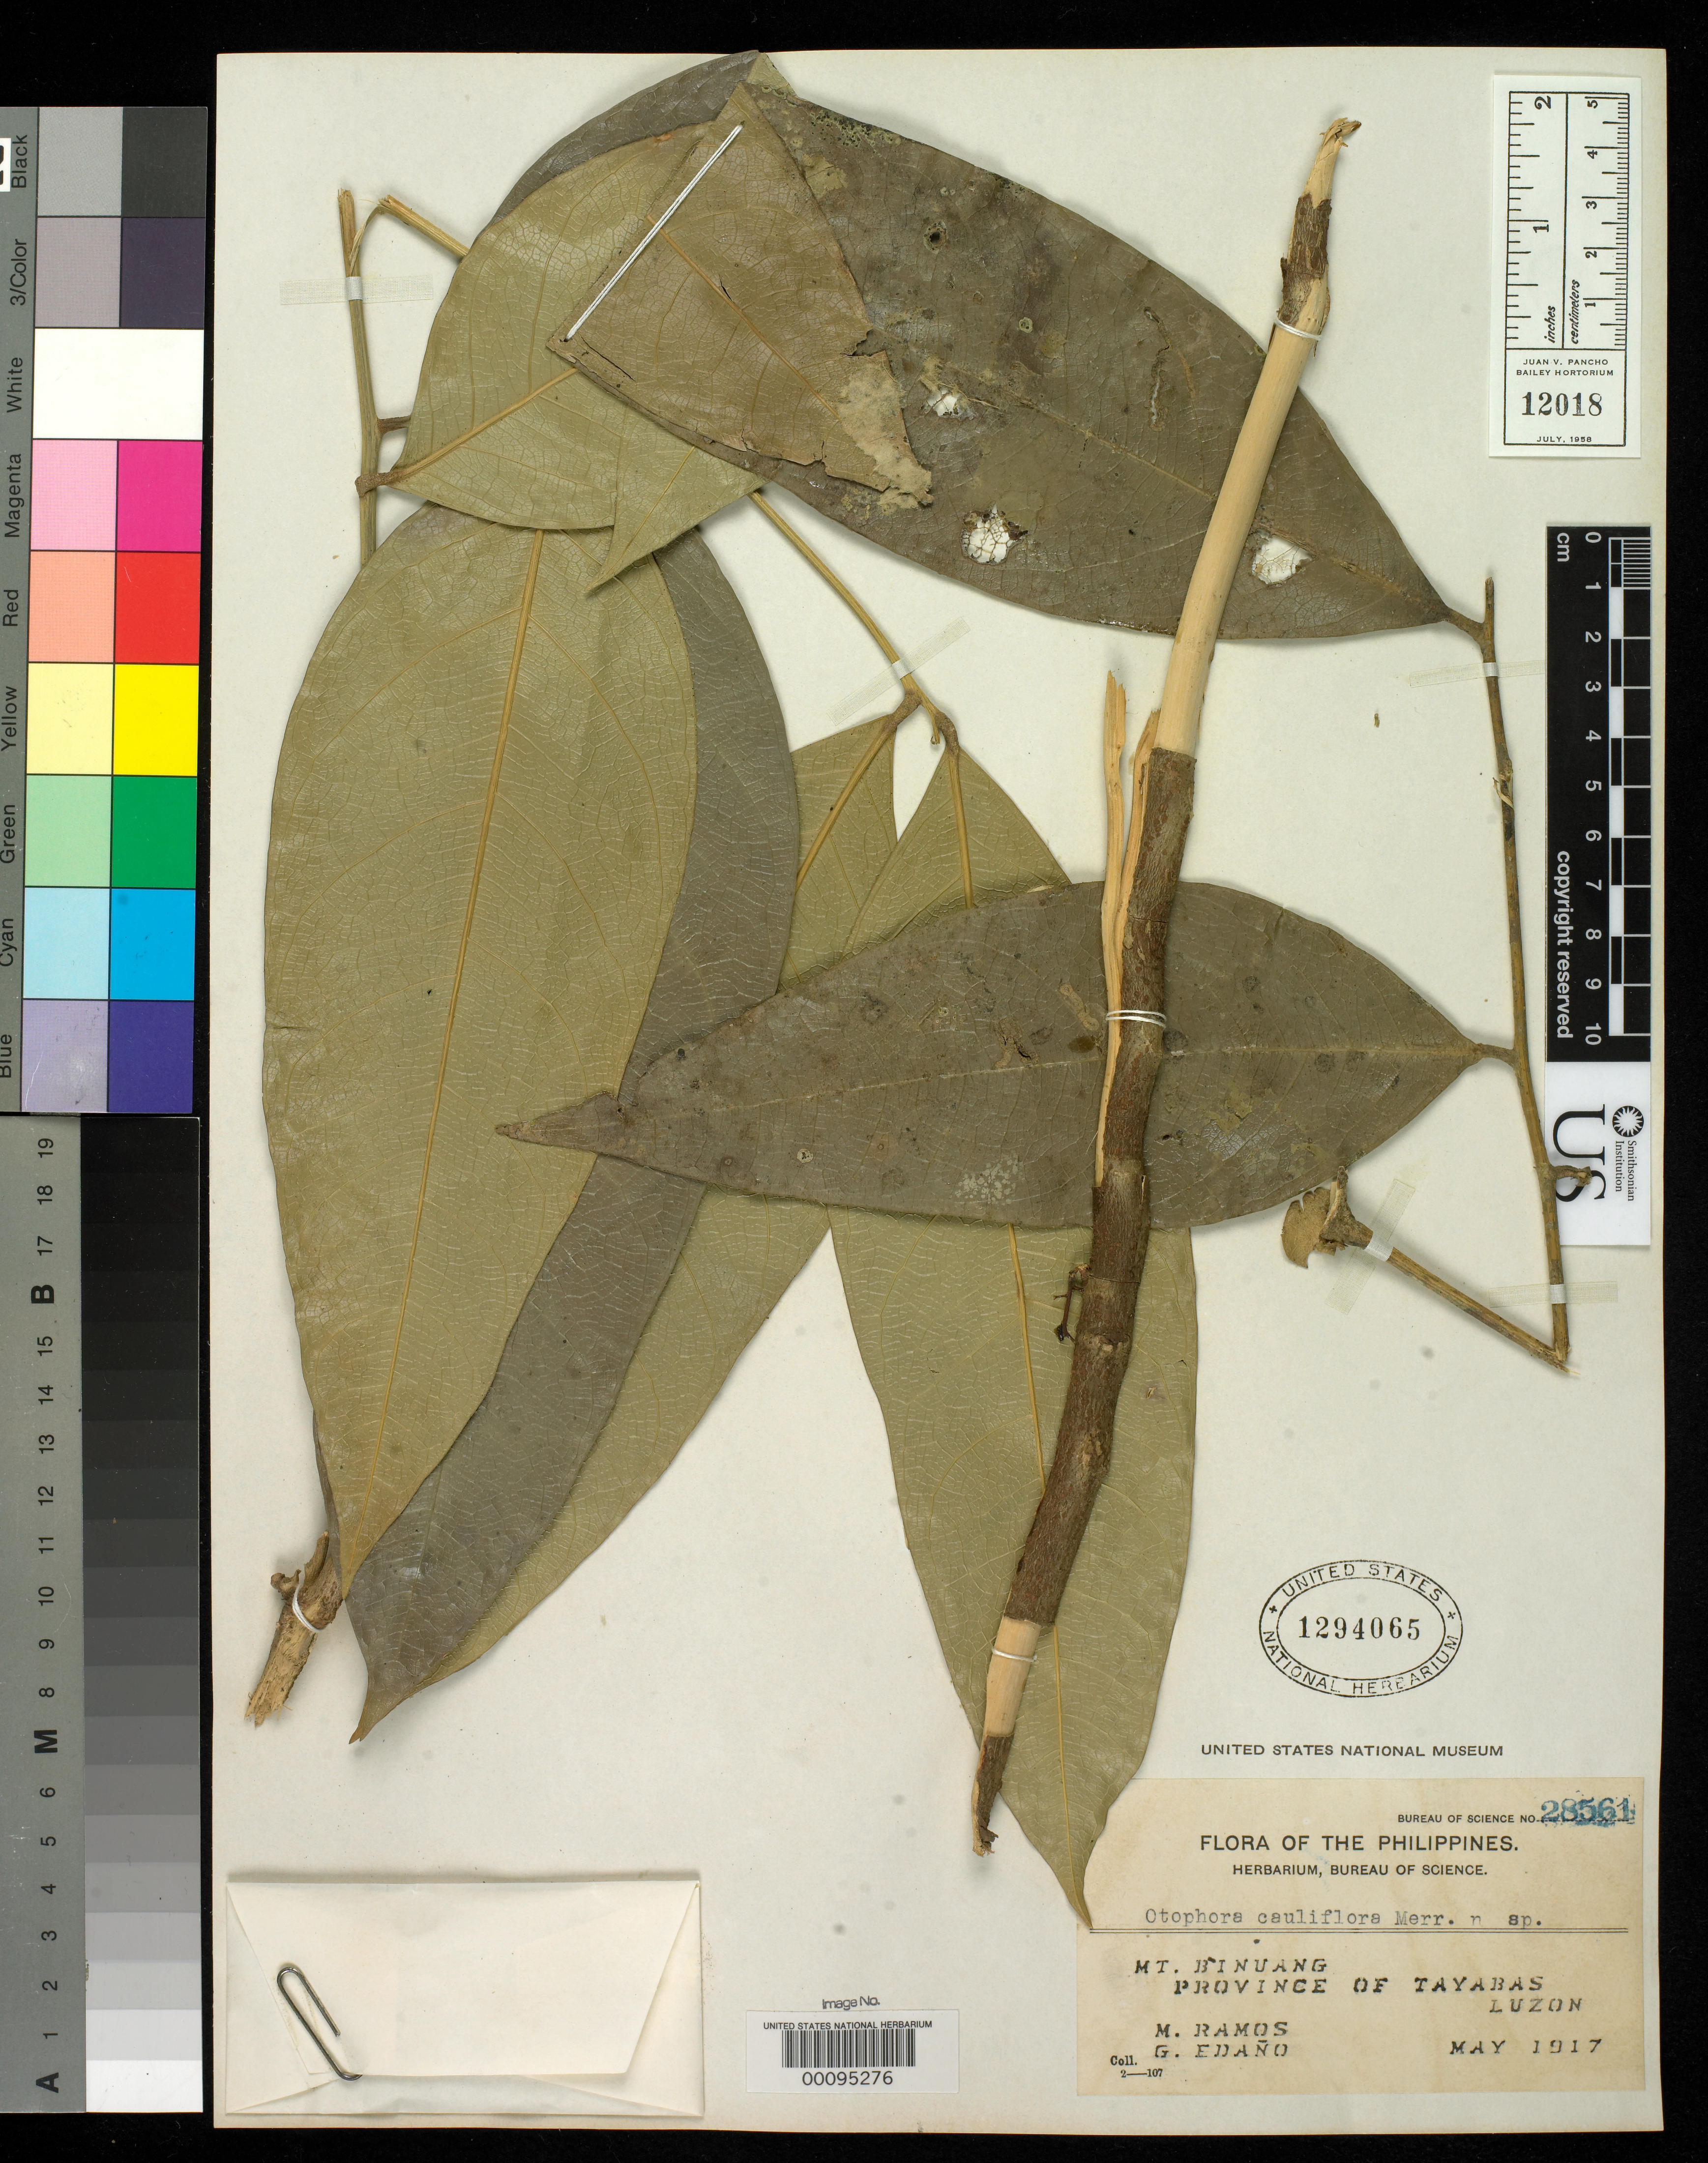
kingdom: Plantae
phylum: Tracheophyta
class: Magnoliopsida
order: Sapindales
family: Sapindaceae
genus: Otophora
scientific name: Otophora cauliflora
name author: Merr.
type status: Isotype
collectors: M. Ramos & G. E. Edaño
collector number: Bur. Sci. 28561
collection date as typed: May 1917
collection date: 1917-05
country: Philippines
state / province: Calabarzon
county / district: Quezon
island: Luzon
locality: Mt. Binuang.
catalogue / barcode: US 1294065